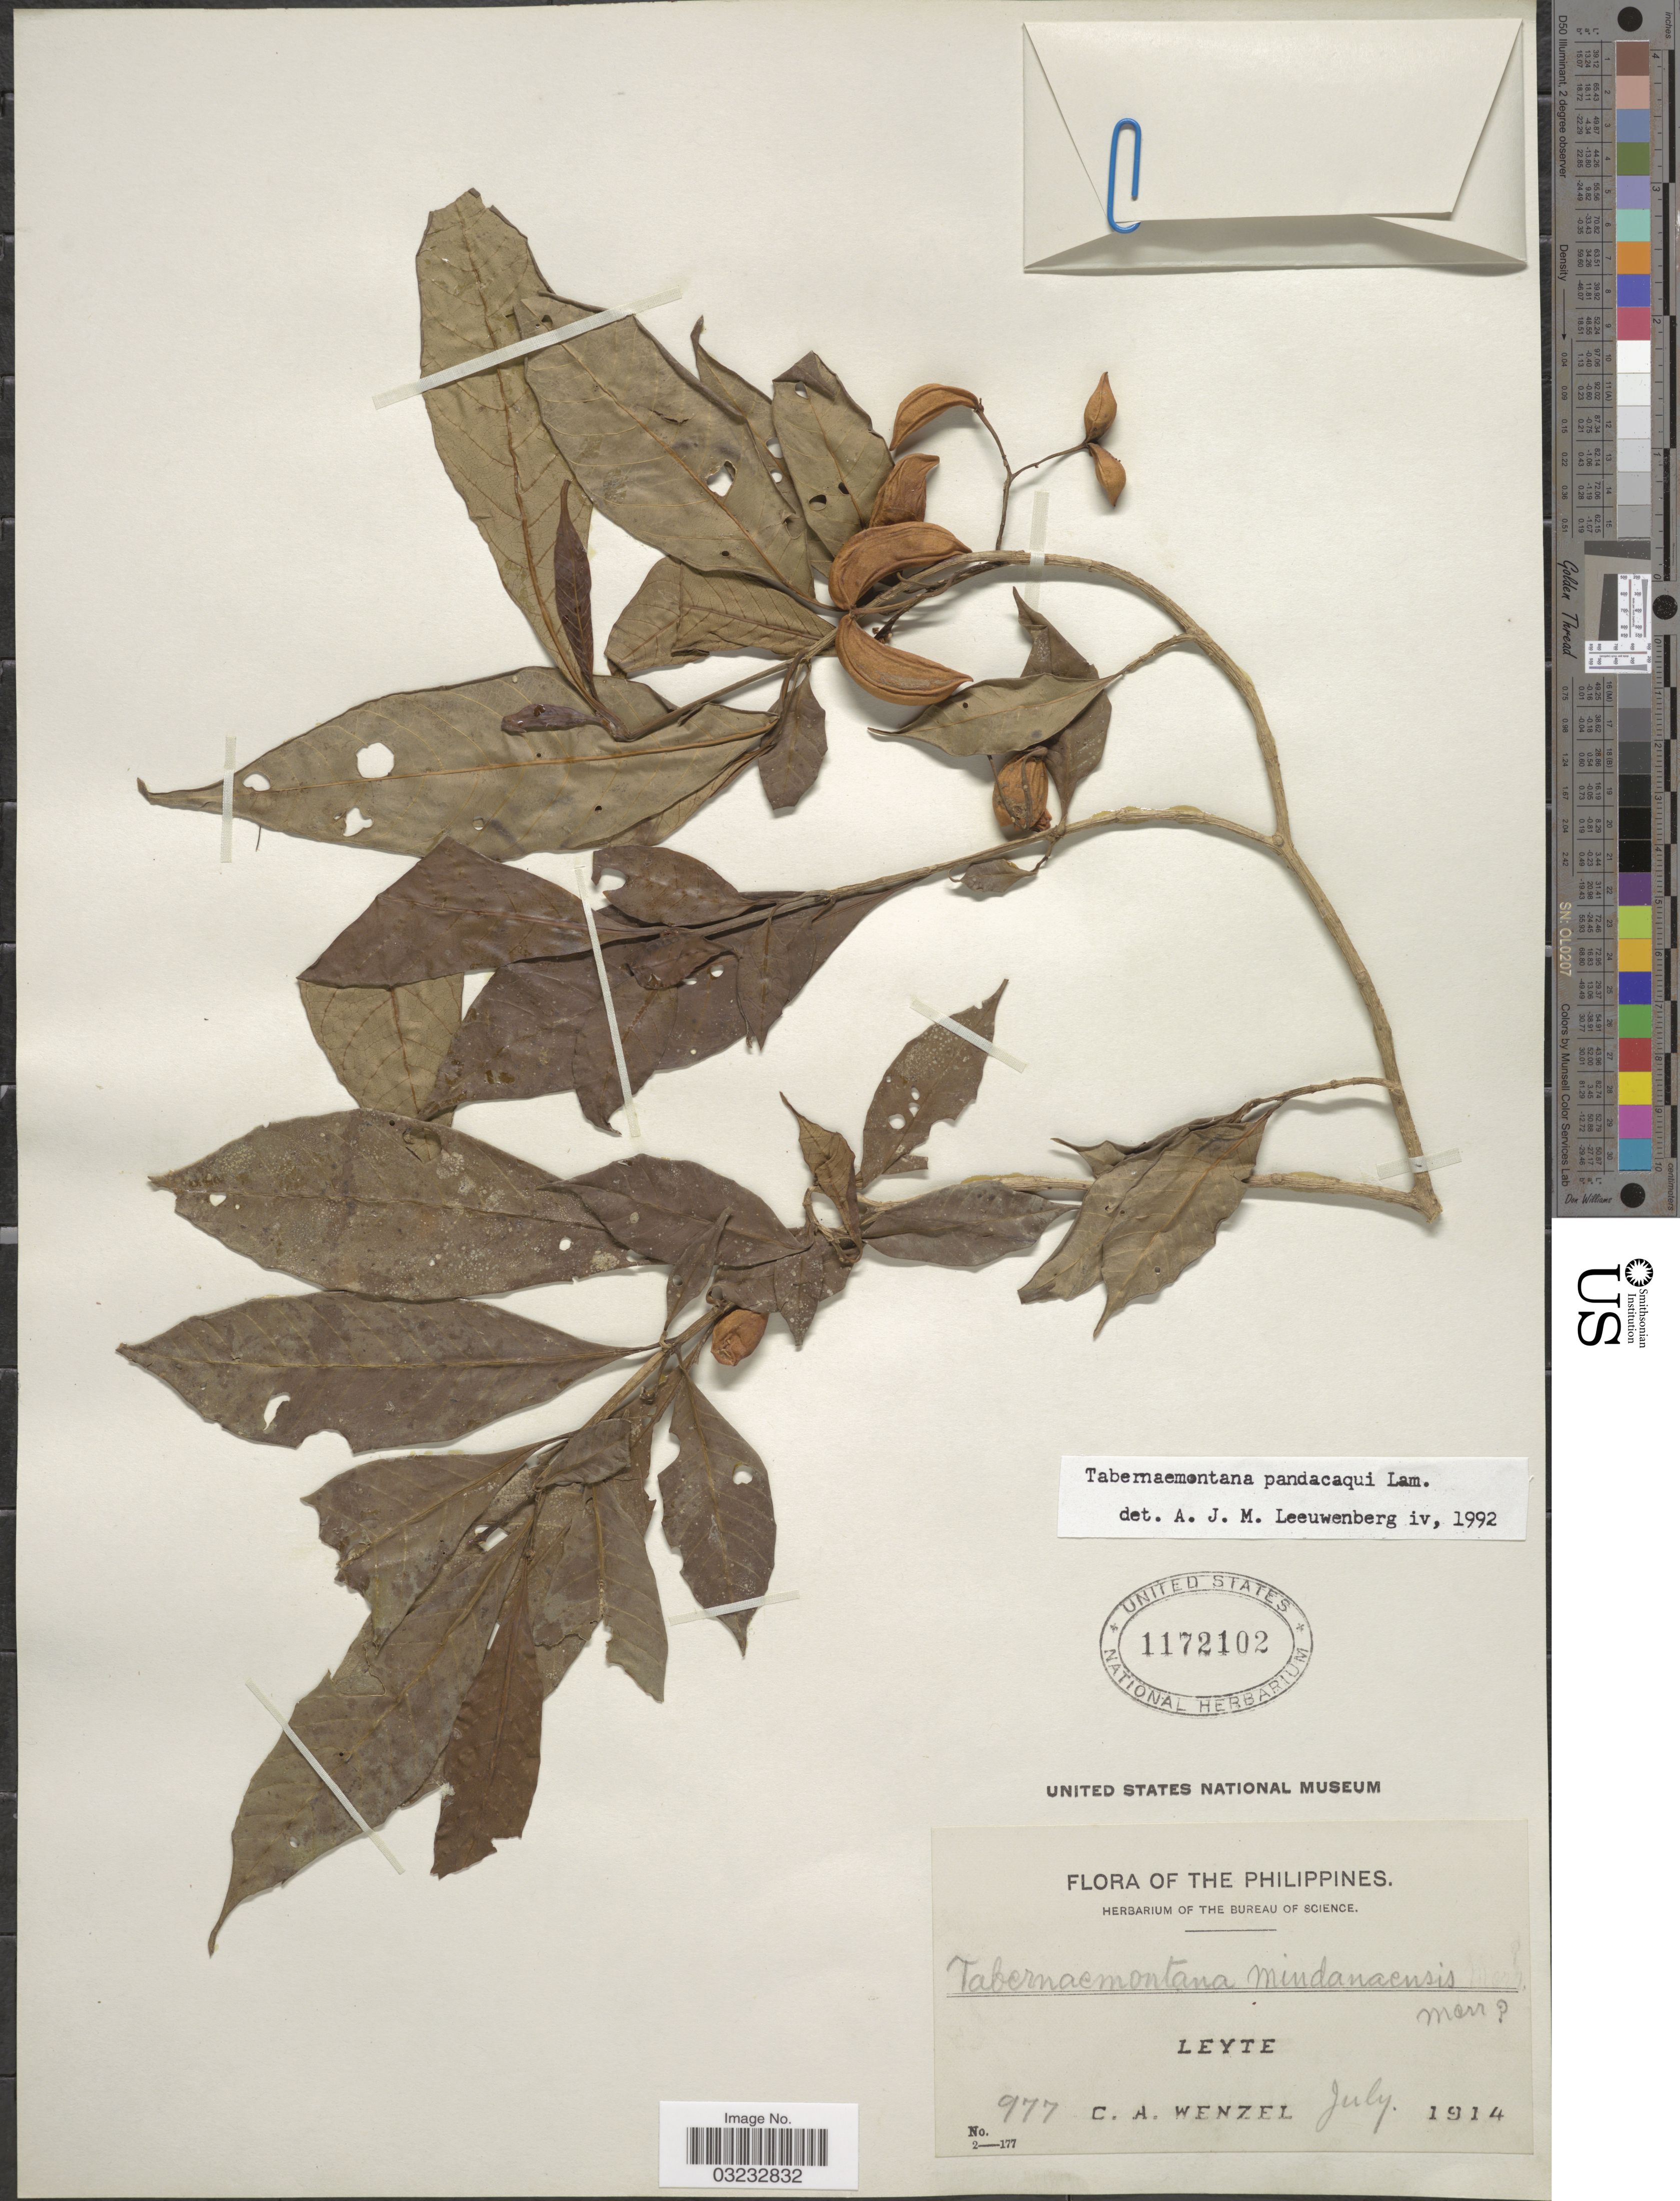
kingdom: Plantae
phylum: Tracheophyta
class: Magnoliopsida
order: Gentianales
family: Apocynaceae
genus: Tabernaemontana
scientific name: Tabernaemontana pandacaqui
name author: Poir.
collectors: C. Wenzel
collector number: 977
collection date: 1914-07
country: Philippines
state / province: Eastern Visayas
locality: Leyte.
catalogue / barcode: US 1172102